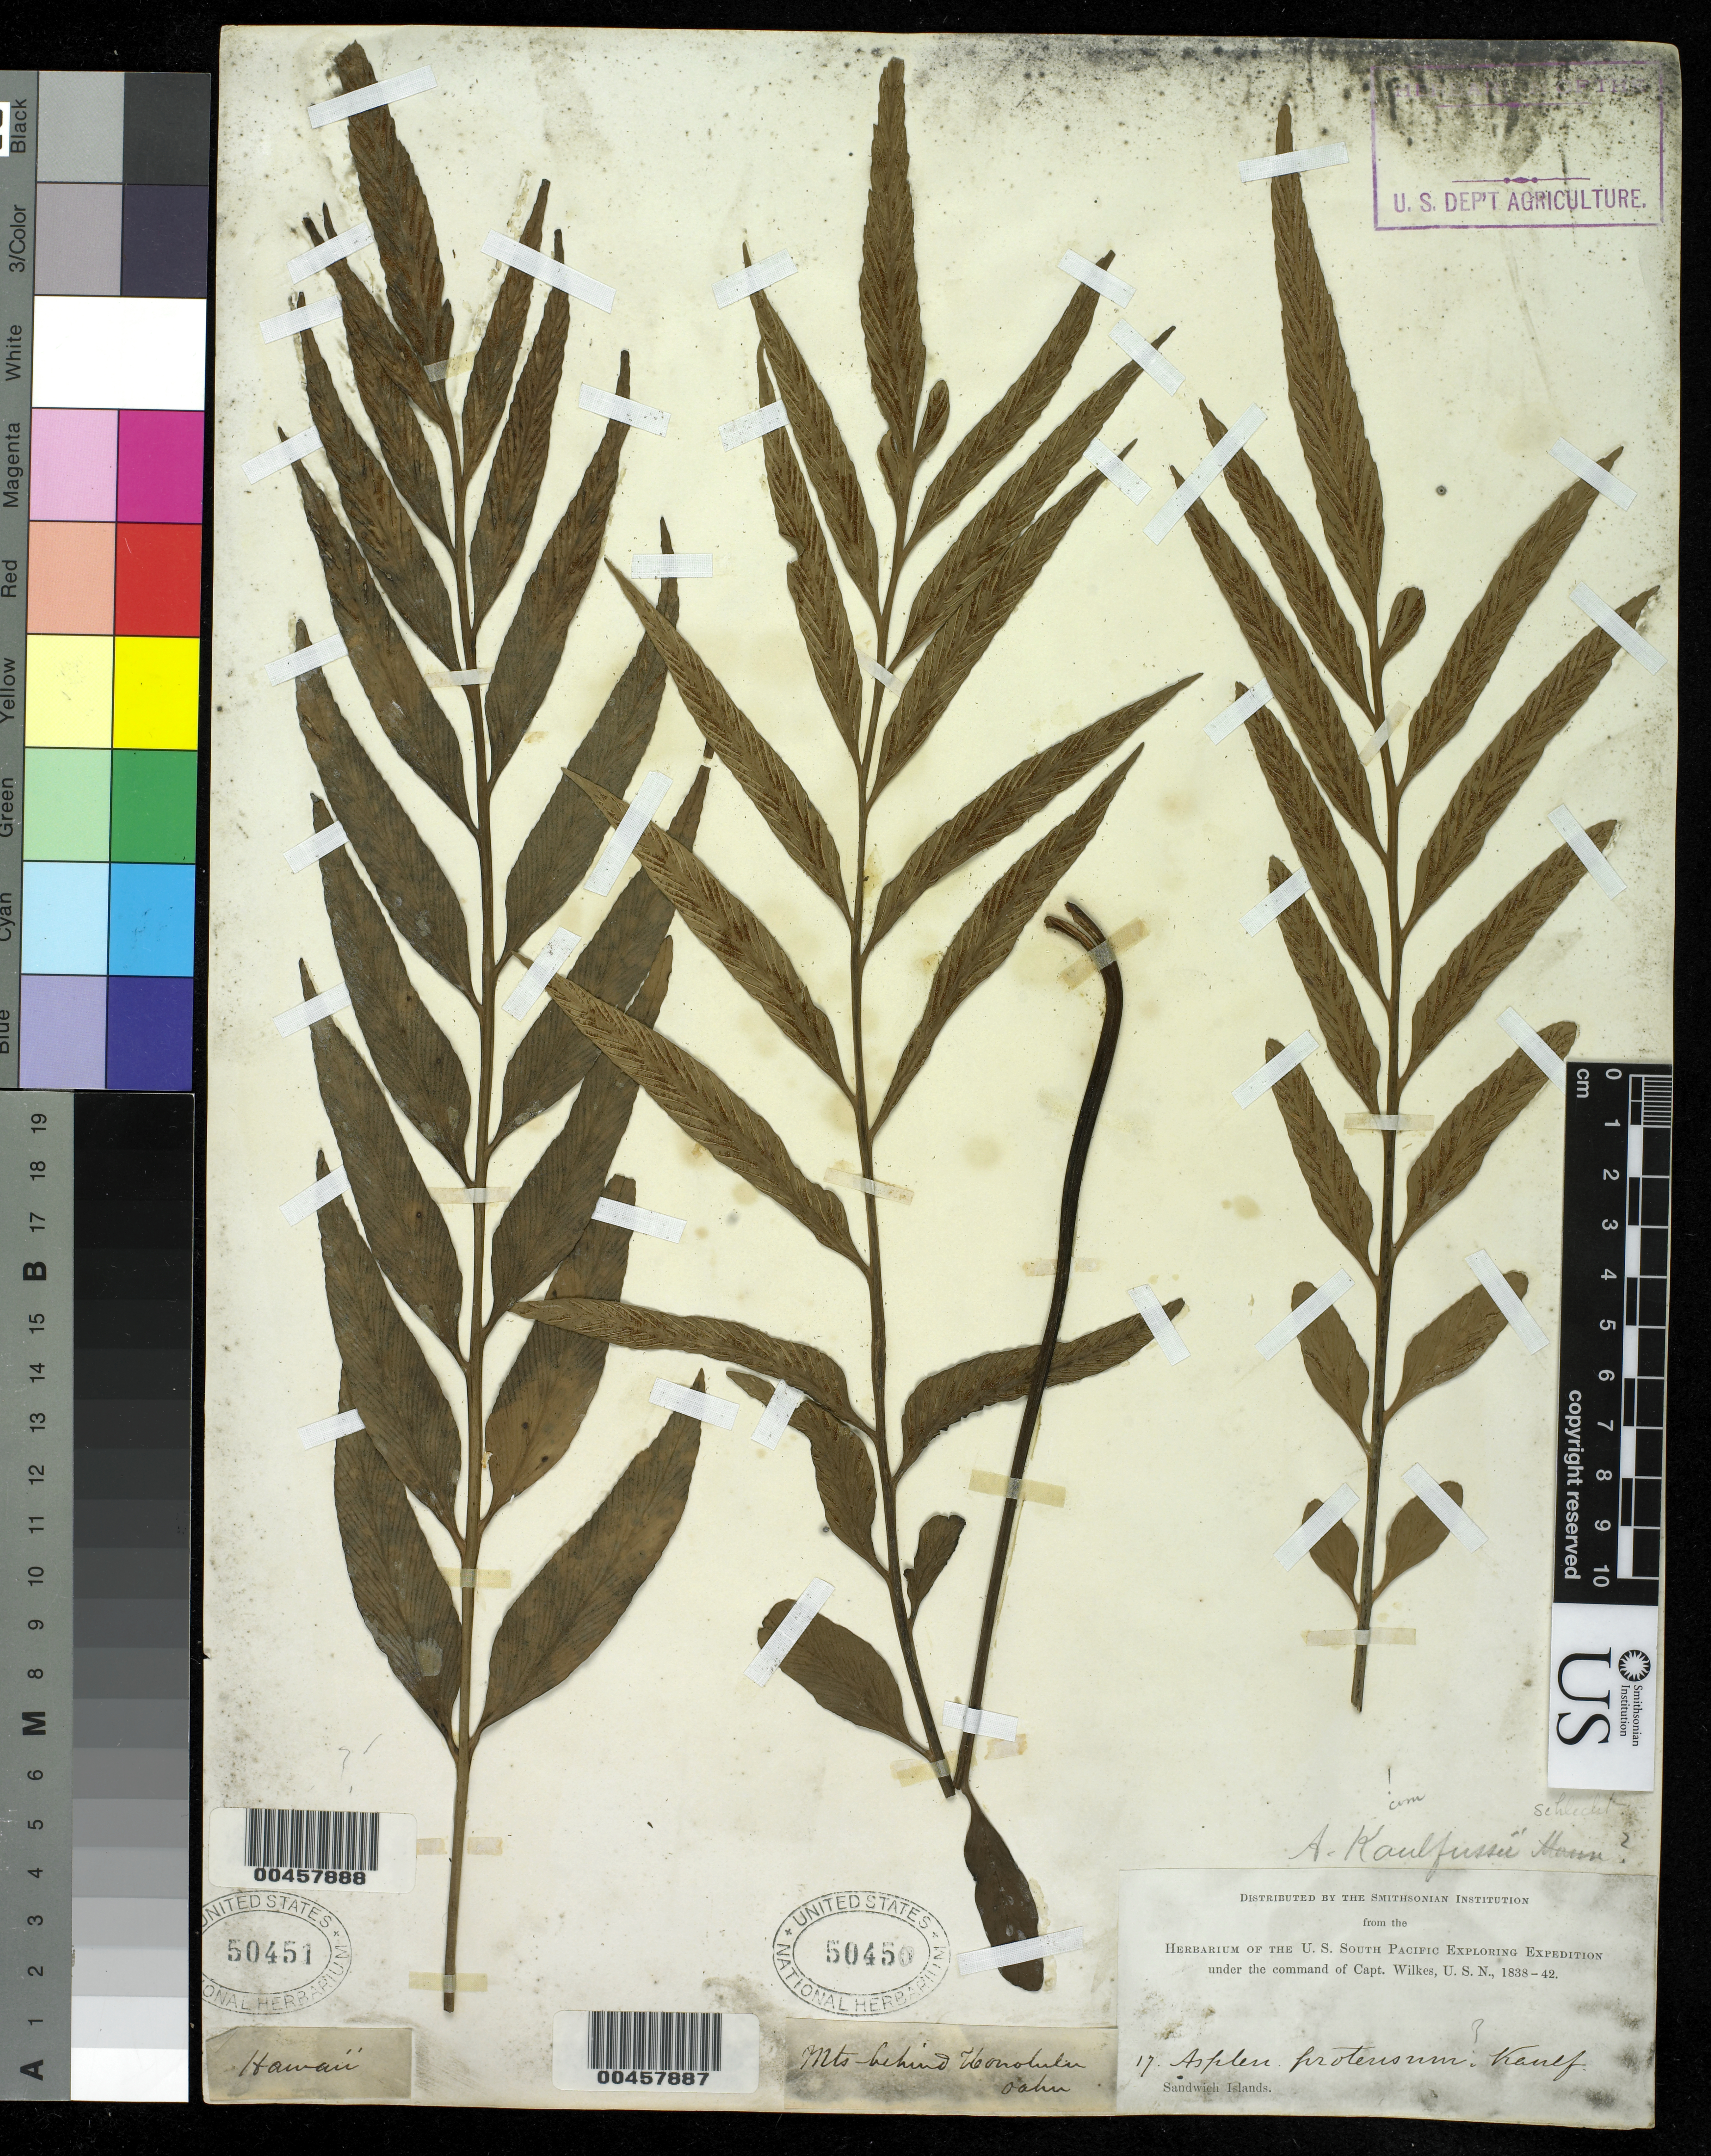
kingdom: Plantae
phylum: Tracheophyta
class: Polypodiopsida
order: Polypodiales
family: Aspleniaceae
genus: Asplenium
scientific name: Asplenium kaulfussii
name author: Schltdl.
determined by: Wagner, W. L., (BOT), Smithsonian Institution - National Museum of Natural History (UNITED STATES)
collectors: Wilkes Explor. Exped.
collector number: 17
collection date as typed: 1838 to -- --- 1842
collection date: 1838/1842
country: United States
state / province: Hawaii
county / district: Honolulu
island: Oahu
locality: Sandwich Islands, Mts. behind Honolulu, Oahu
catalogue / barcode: US 50450